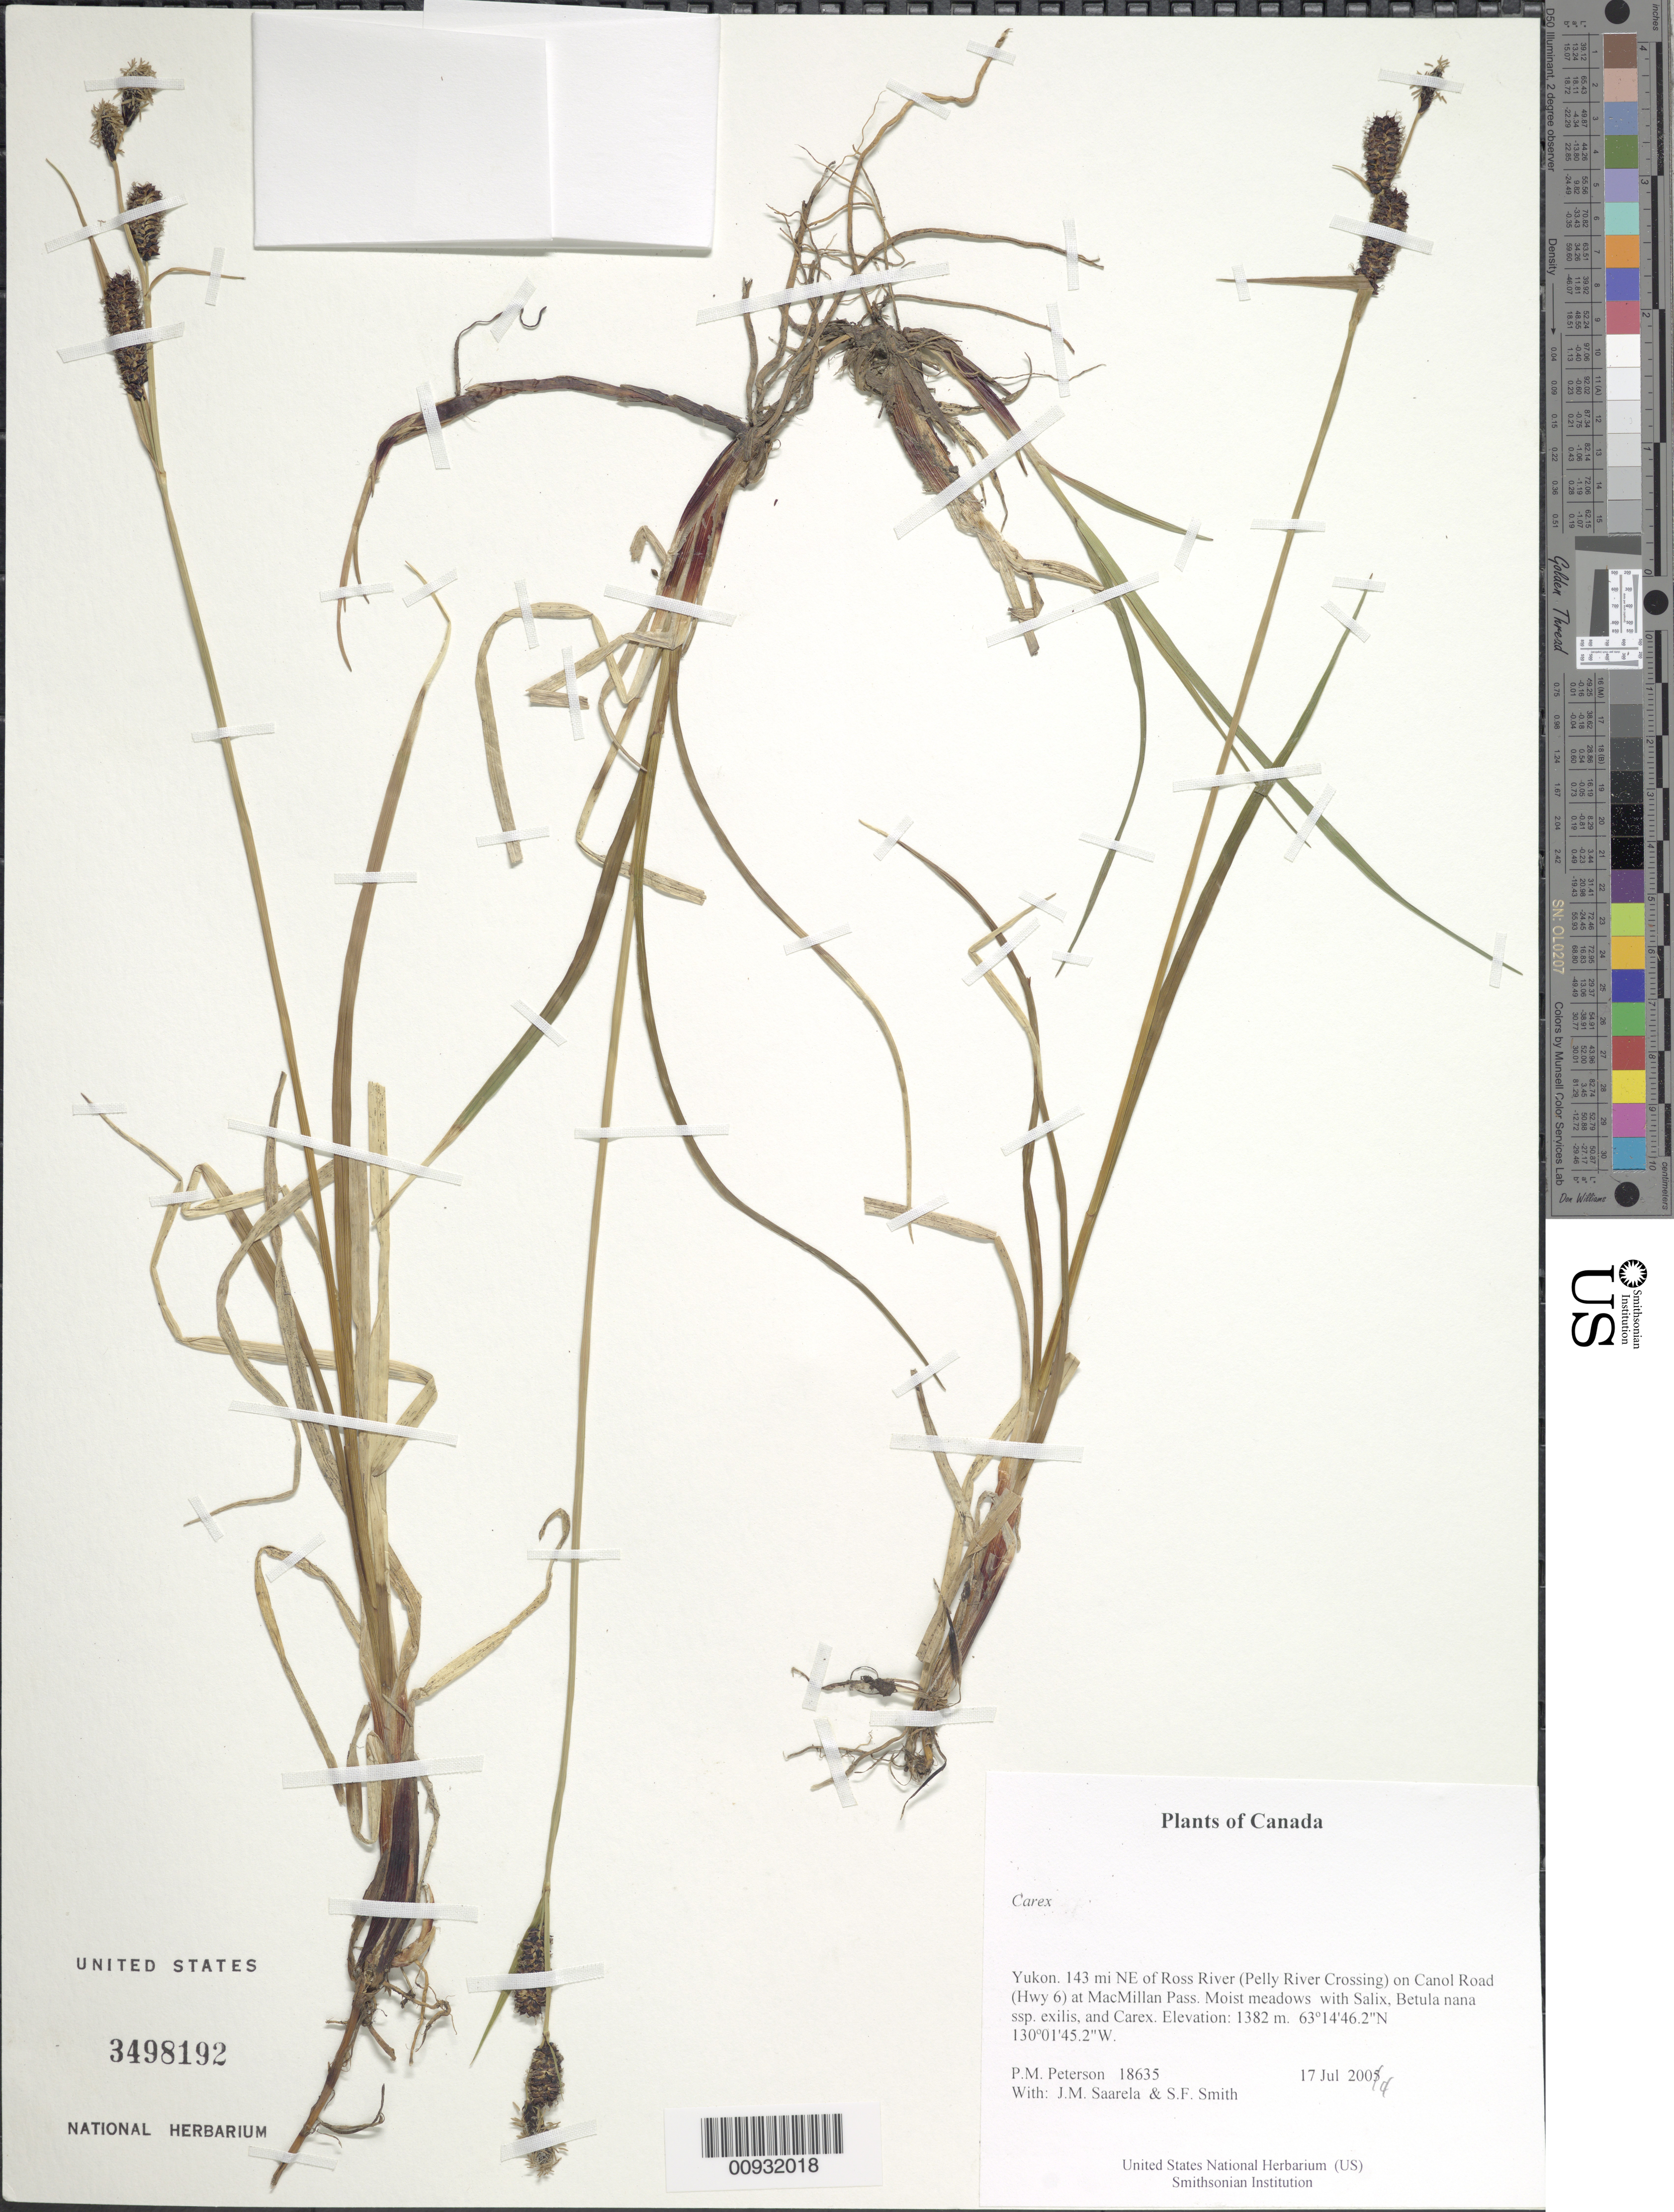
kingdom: Plantae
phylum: Tracheophyta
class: Liliopsida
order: Poales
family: Cyperaceae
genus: Carex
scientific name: Carex sp.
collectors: P. M. Peterson, J. Saarela & S.F. Smith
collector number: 18635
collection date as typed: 17 Jul 2004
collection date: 2004-07-17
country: Canada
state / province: Yukon Territory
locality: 143 mi NE of Ross River (Pelly River Crossing) on Canol Road (Hwy 6) at MacMillan Pass. Moist meadows with Salix, Betula nana ssp. exilis, and Carex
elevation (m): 1382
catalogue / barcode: US 3498192